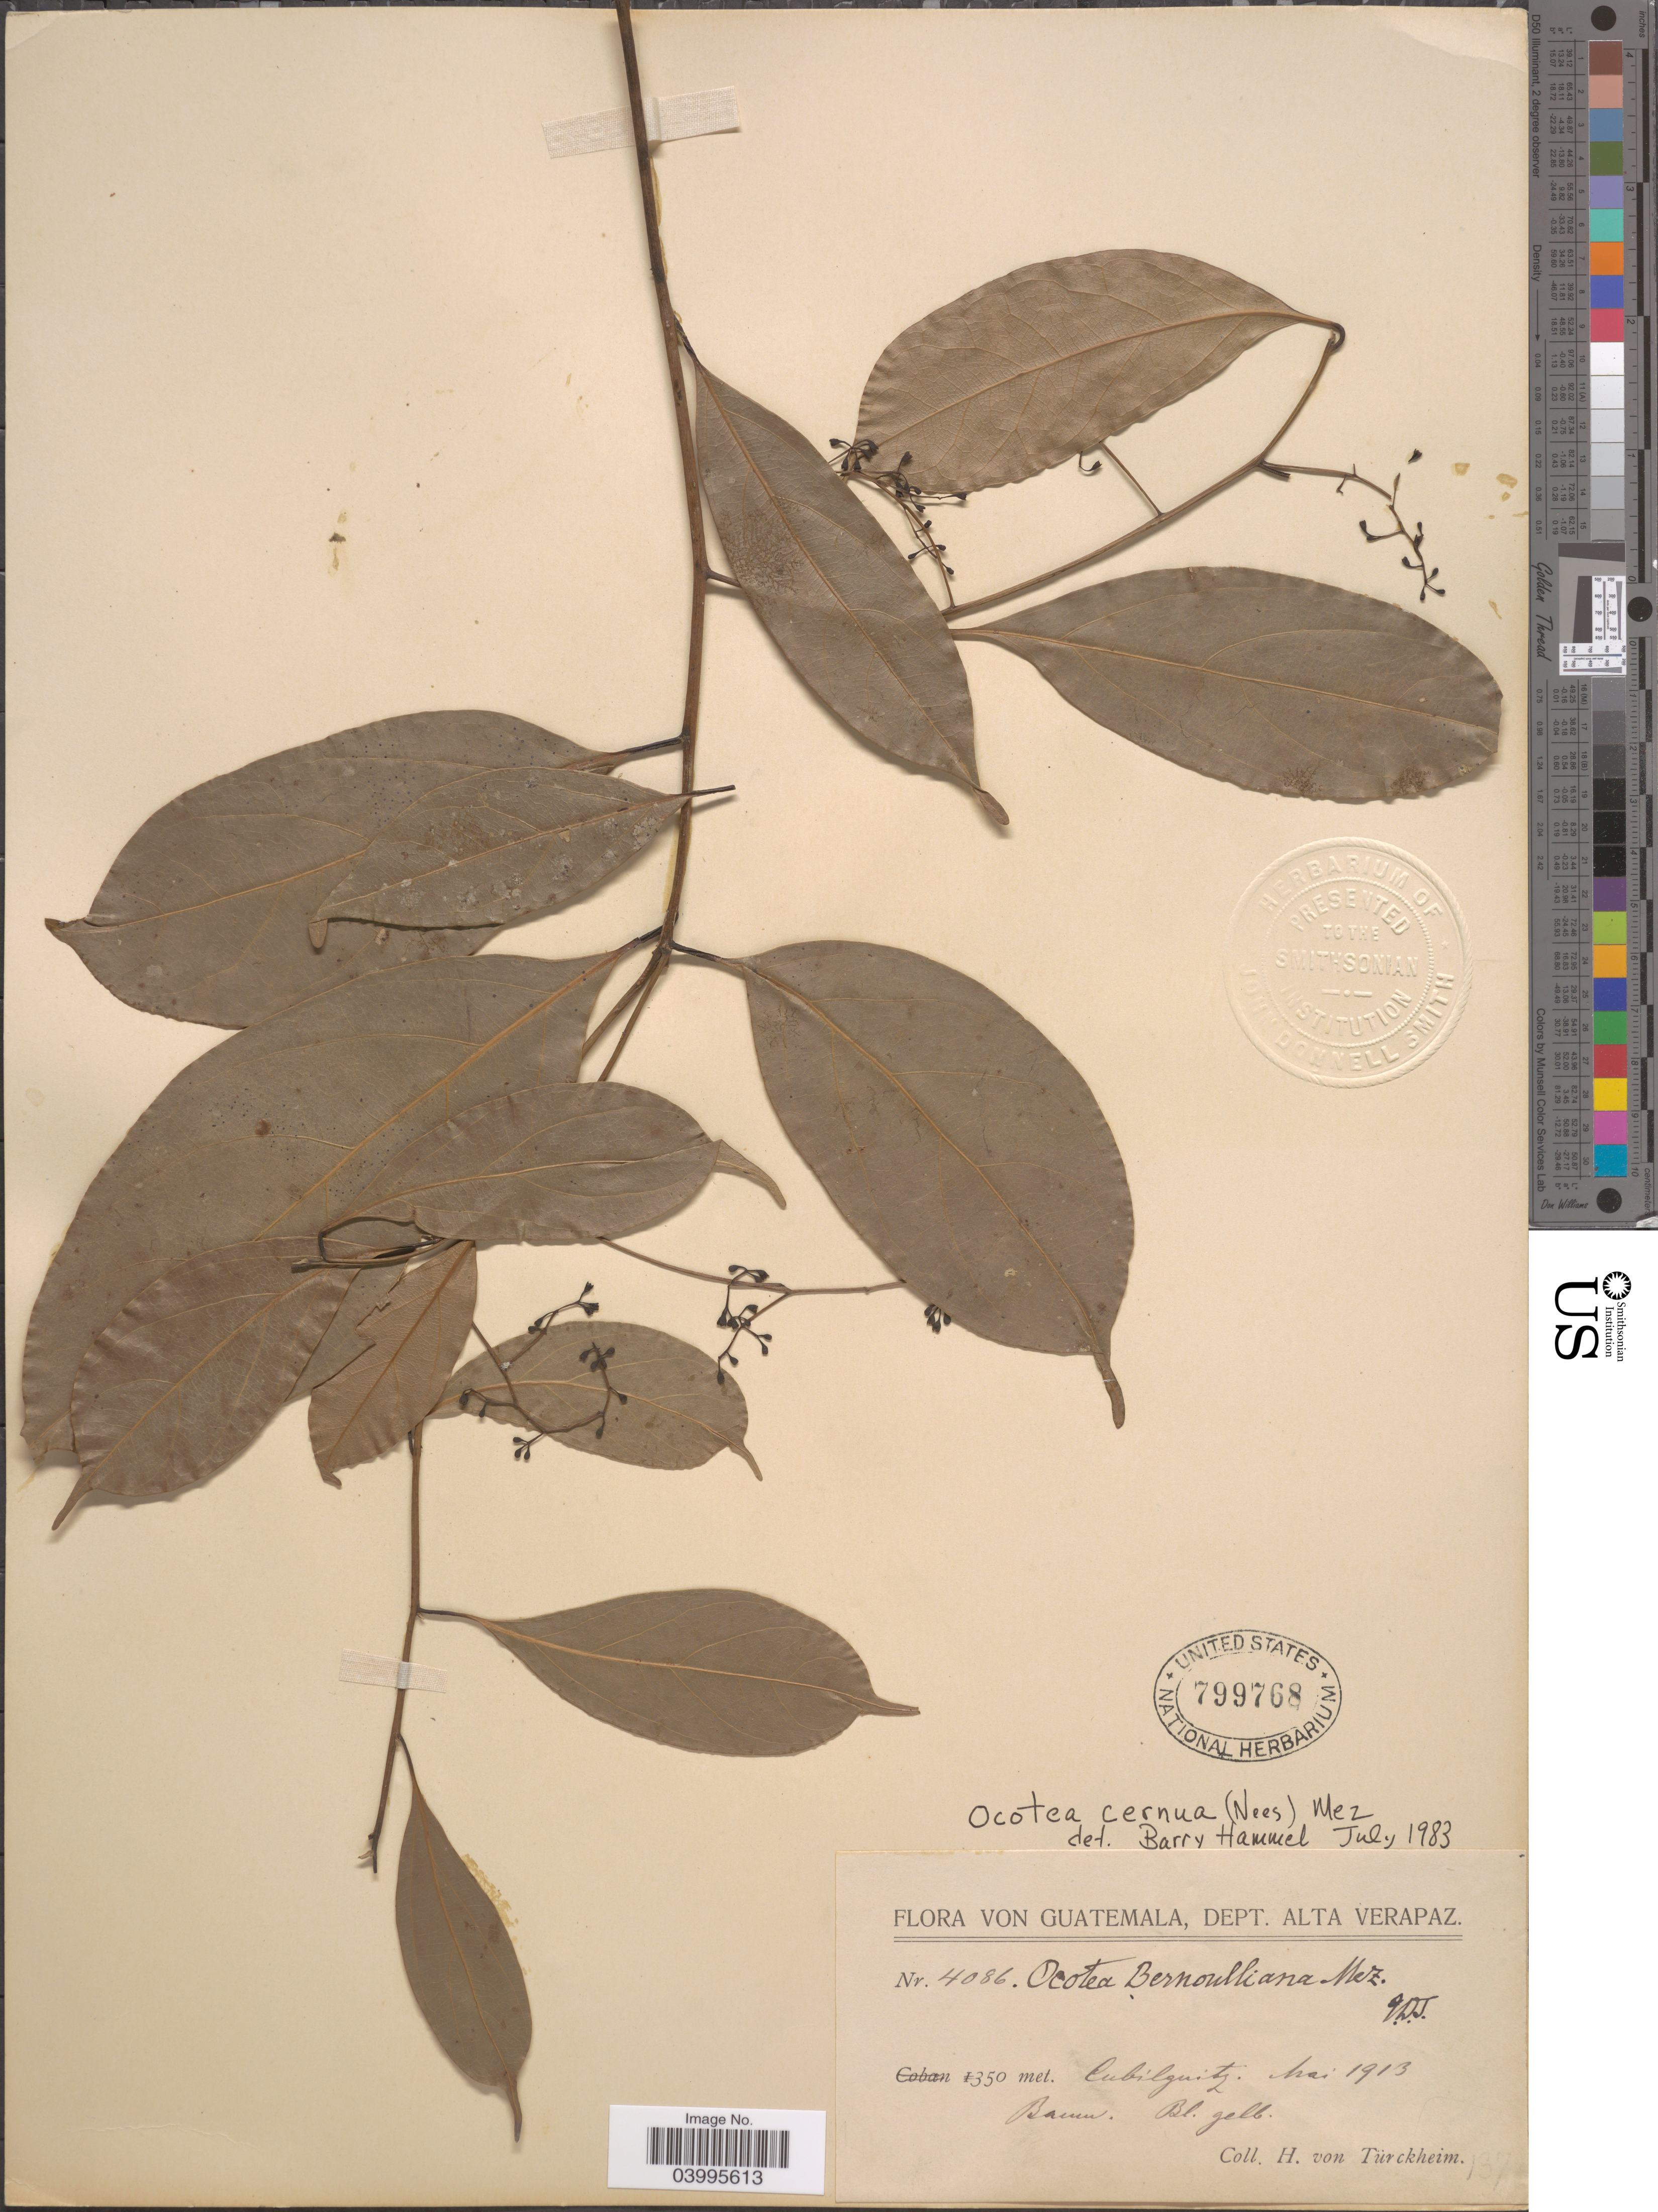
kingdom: Plantae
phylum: Tracheophyta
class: Magnoliopsida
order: Laurales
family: Lauraceae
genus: Ocotea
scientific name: Ocotea cernua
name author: (Nees) Mez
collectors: H. von Türckheim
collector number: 4086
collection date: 1913-05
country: Guatemala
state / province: Alta Verapaz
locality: Dept. Alta Verapaz. Cubilquitz.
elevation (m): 350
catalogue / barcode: US 799768